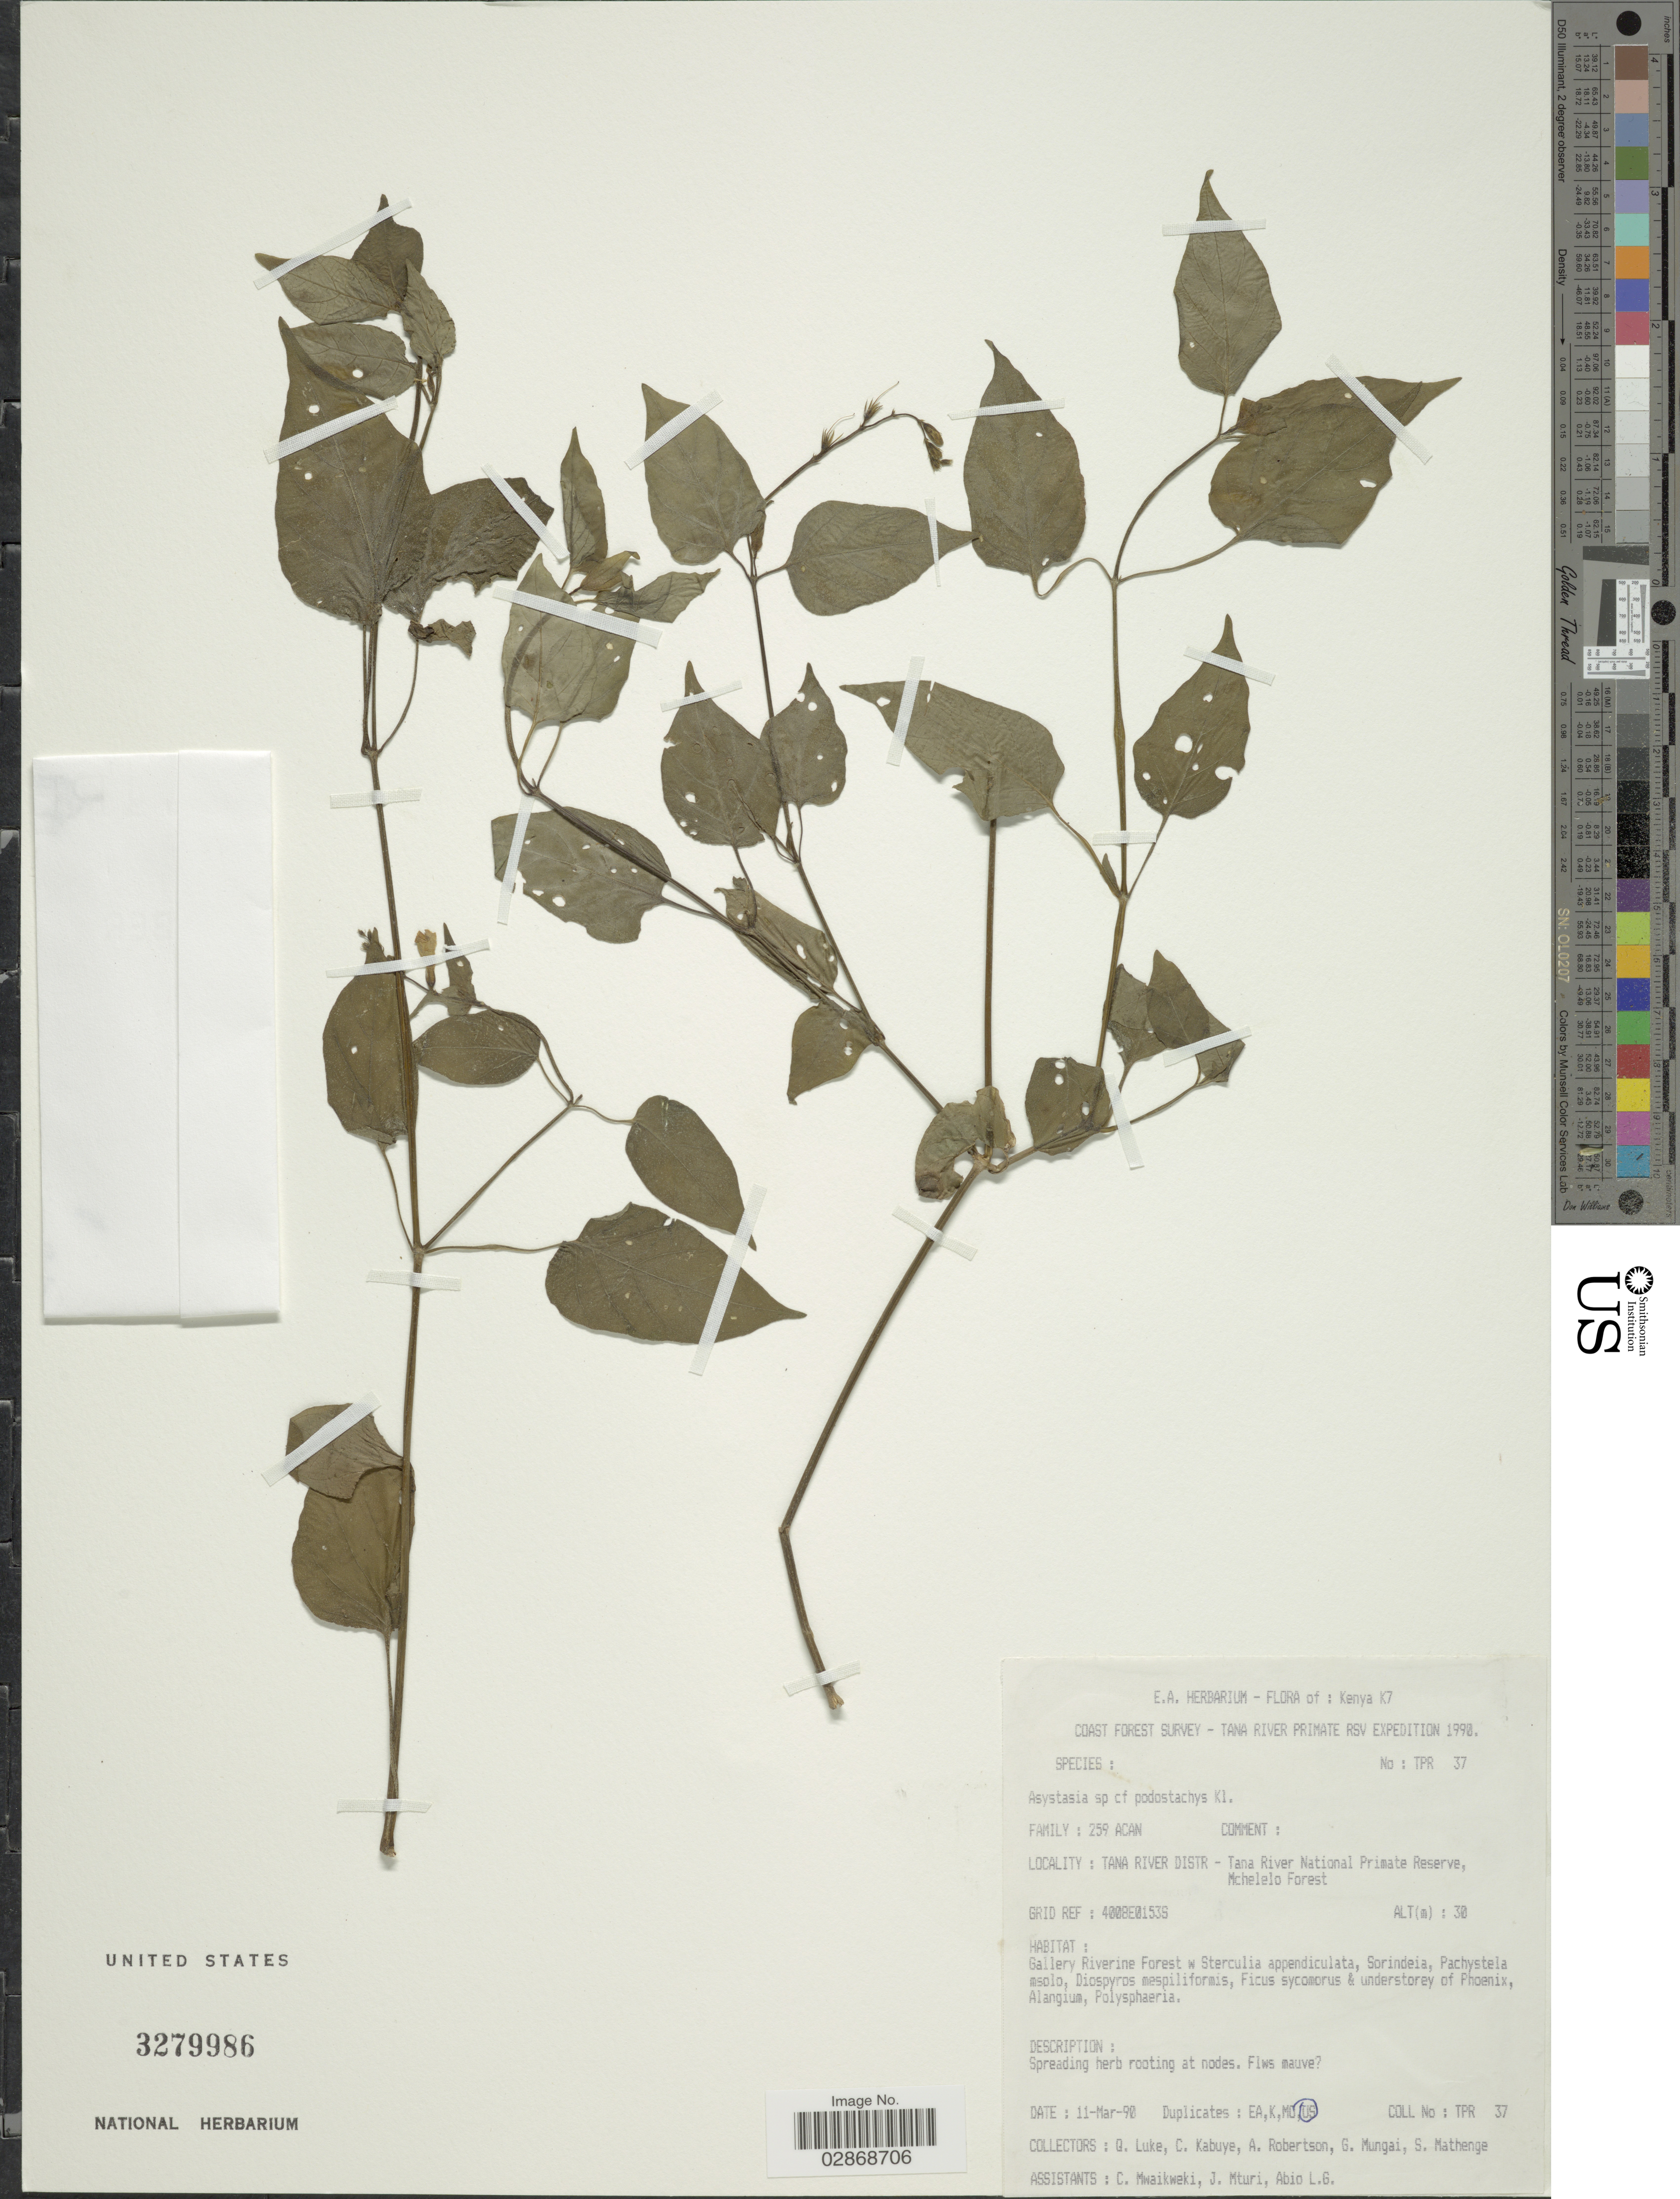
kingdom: Plantae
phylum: Tracheophyta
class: Magnoliopsida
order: Lamiales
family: Acanthaceae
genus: Asystasia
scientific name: Asystasia gangetica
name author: (L.) T. Anderson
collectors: Q. Luke, C. Kabuye, A. Robertson, G. Mungai & S. Mathenge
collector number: TPR37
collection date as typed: Transcribed d/m/y: 11/3/90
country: Kenya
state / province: Tana River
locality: K7. Tana River Distr - Tana River National Primate Reserve, Mchelelo Forest.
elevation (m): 30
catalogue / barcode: US 3279986